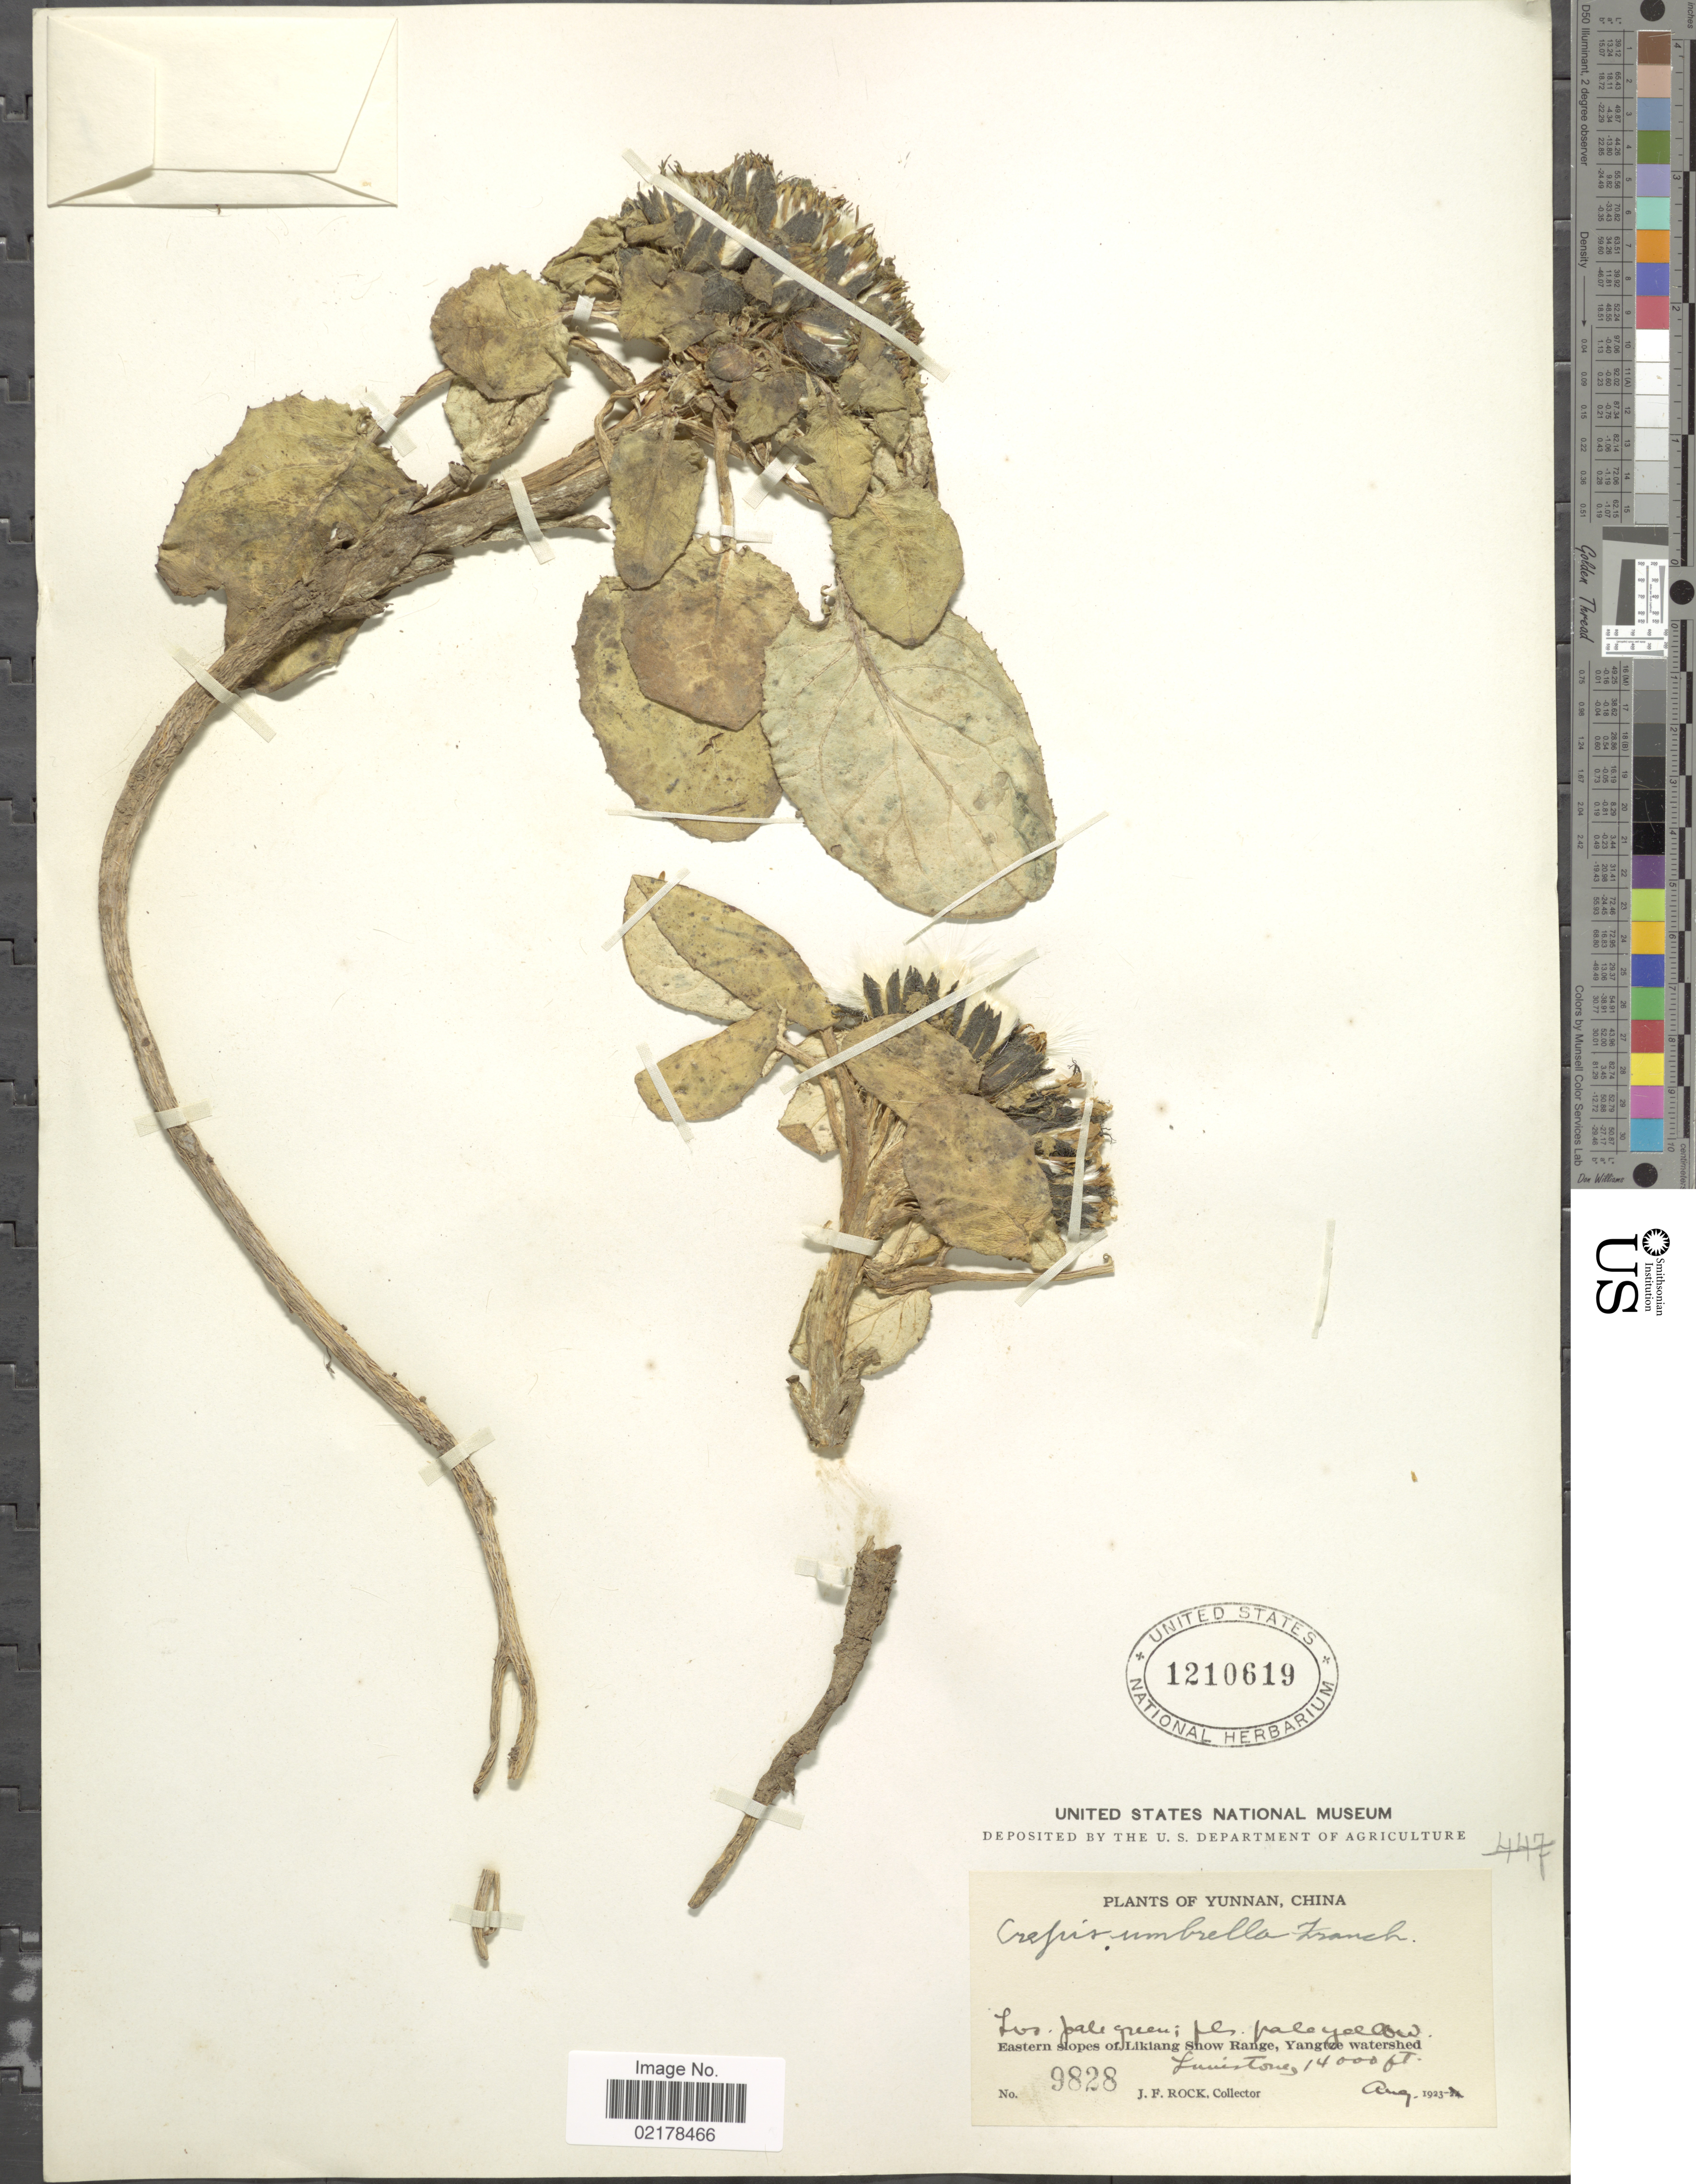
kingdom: Plantae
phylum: Tracheophyta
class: Magnoliopsida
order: Asterales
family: Asteraceae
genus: Soroseris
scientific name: Soroseris umbrella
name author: (Franch.) Stebbins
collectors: J. F. Rock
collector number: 9828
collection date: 1923-08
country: China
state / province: Yunnan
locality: Eastern slopes of Likian Snow Range, Yangtze watershed, Limestone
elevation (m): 4267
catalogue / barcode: US 1210619